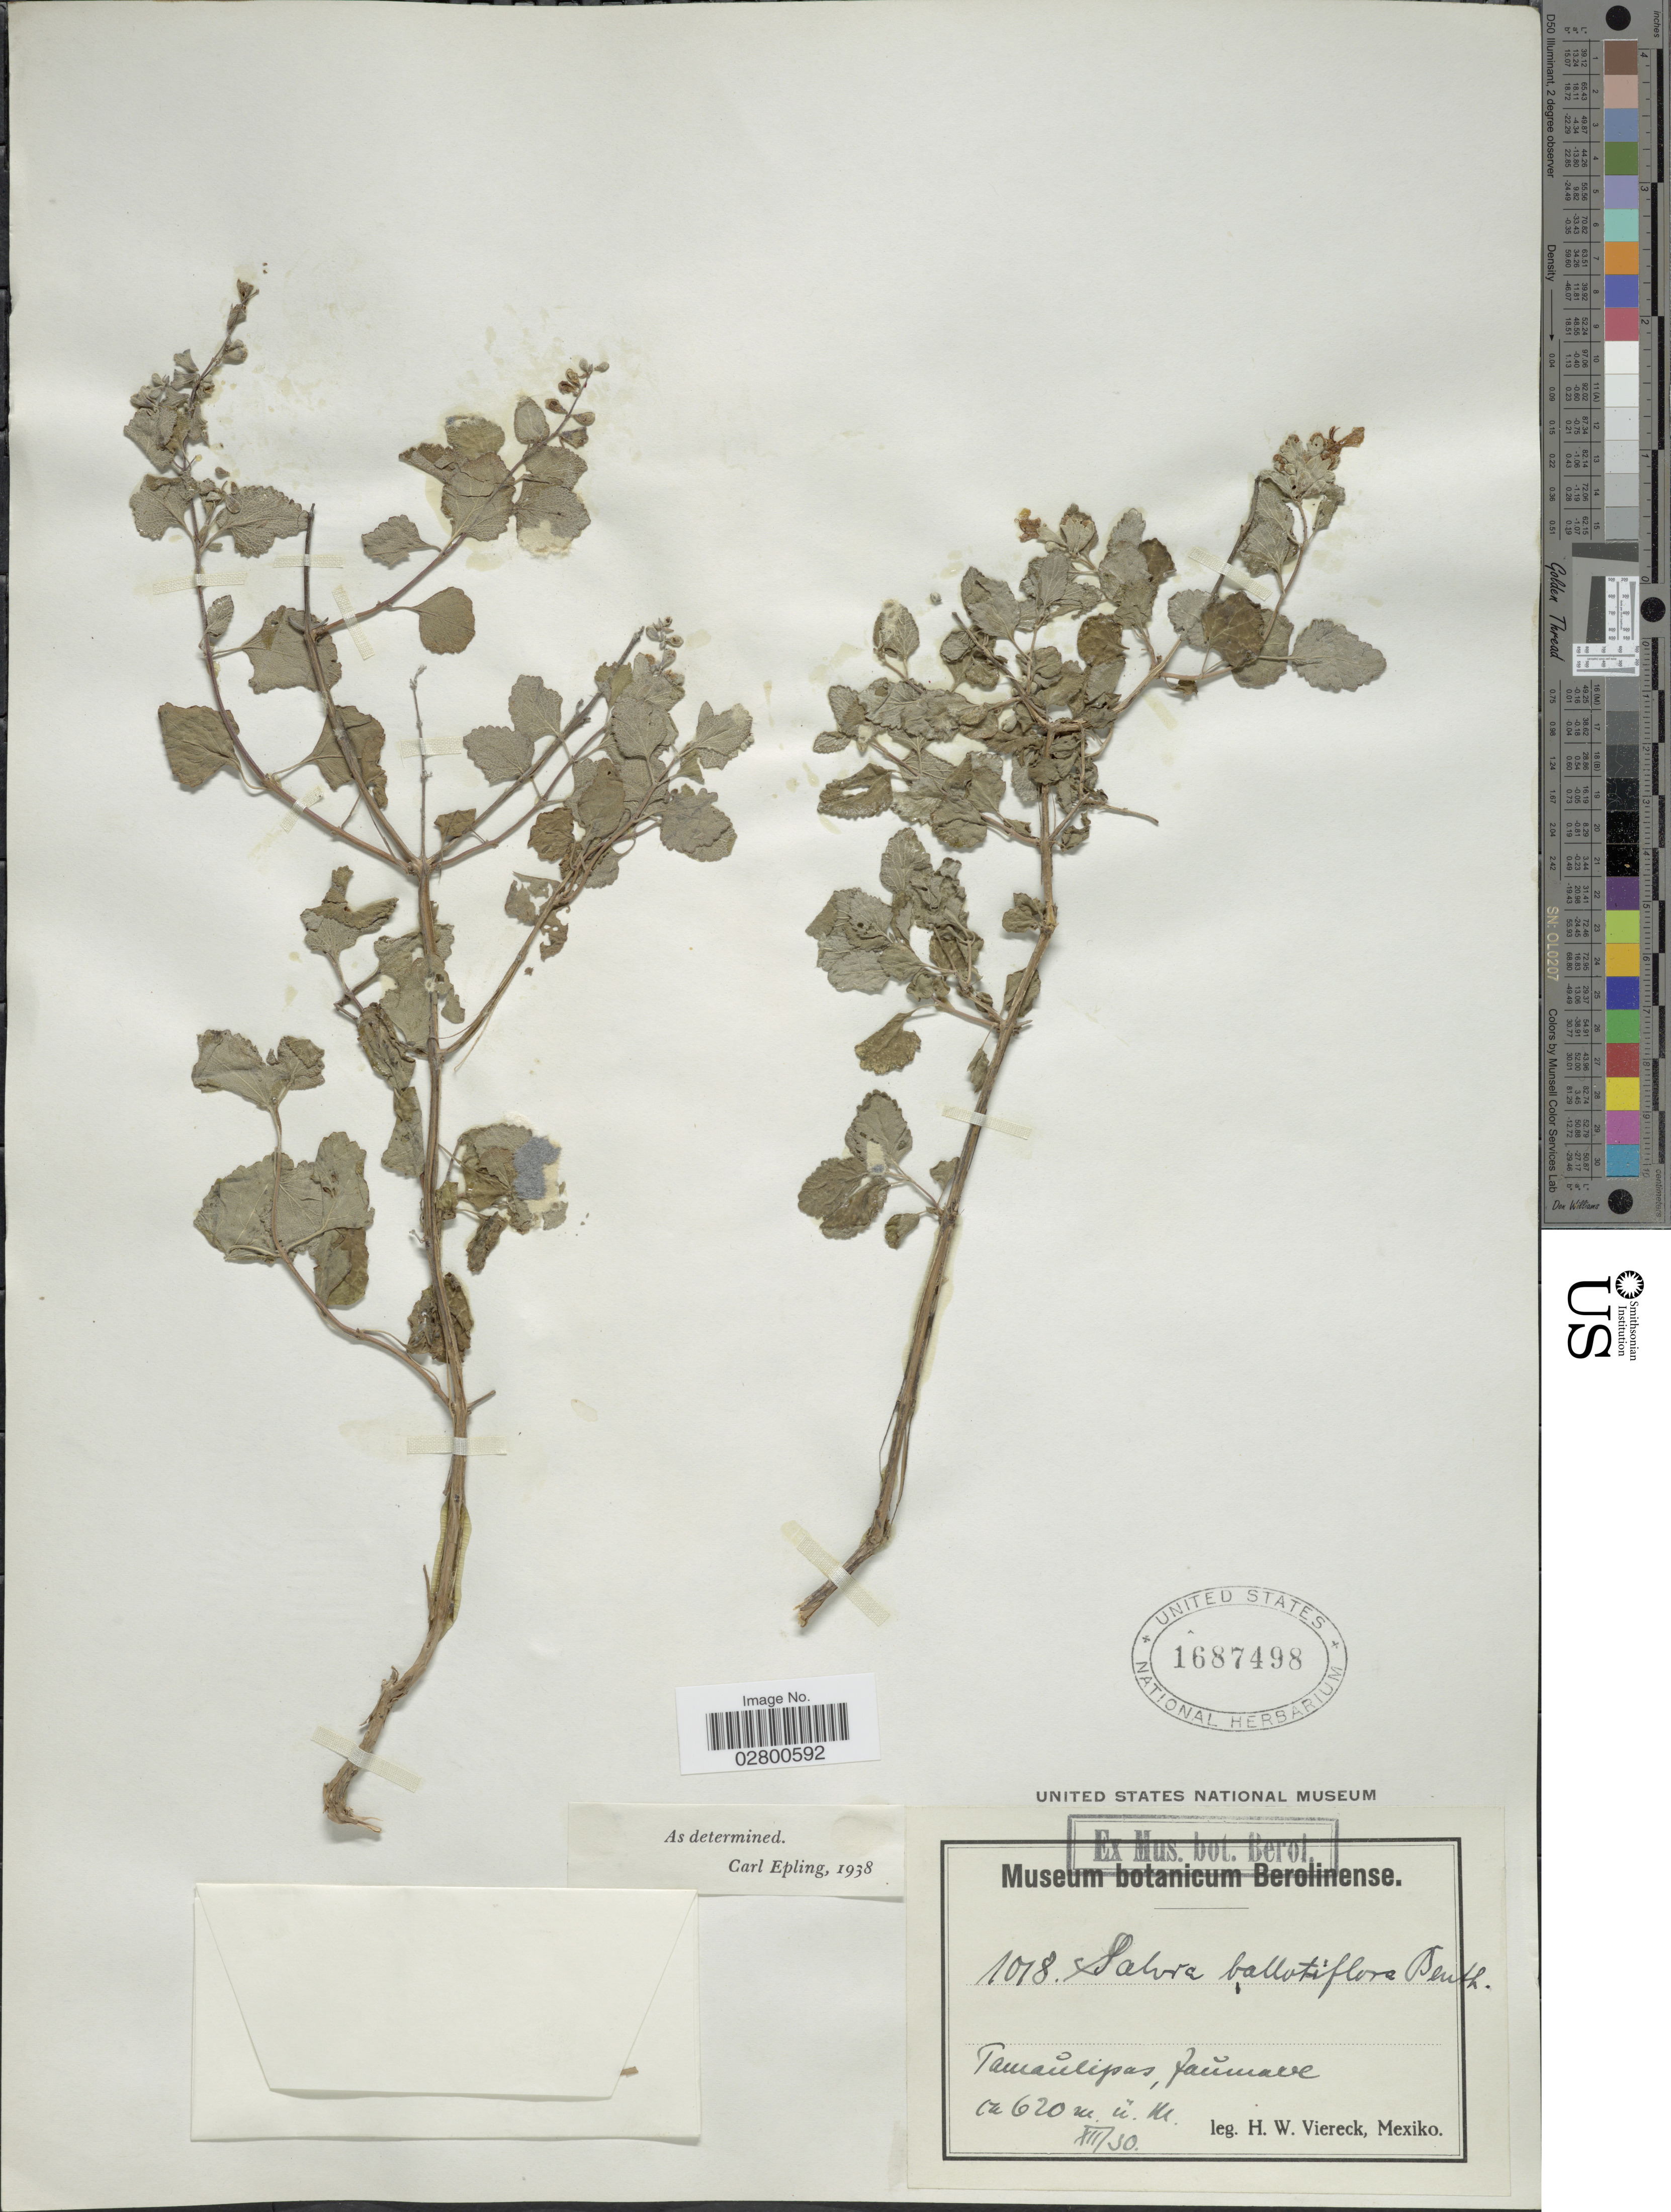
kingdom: Plantae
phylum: Tracheophyta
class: Magnoliopsida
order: Lamiales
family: Lamiaceae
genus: Salvia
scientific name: Salvia ballotiflora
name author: Benth.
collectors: H. W. Viereck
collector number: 1018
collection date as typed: Transcribed d/m/y: /12/30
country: Mexico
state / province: Tamaulipas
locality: Jaumave.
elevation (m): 620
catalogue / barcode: US 1687498